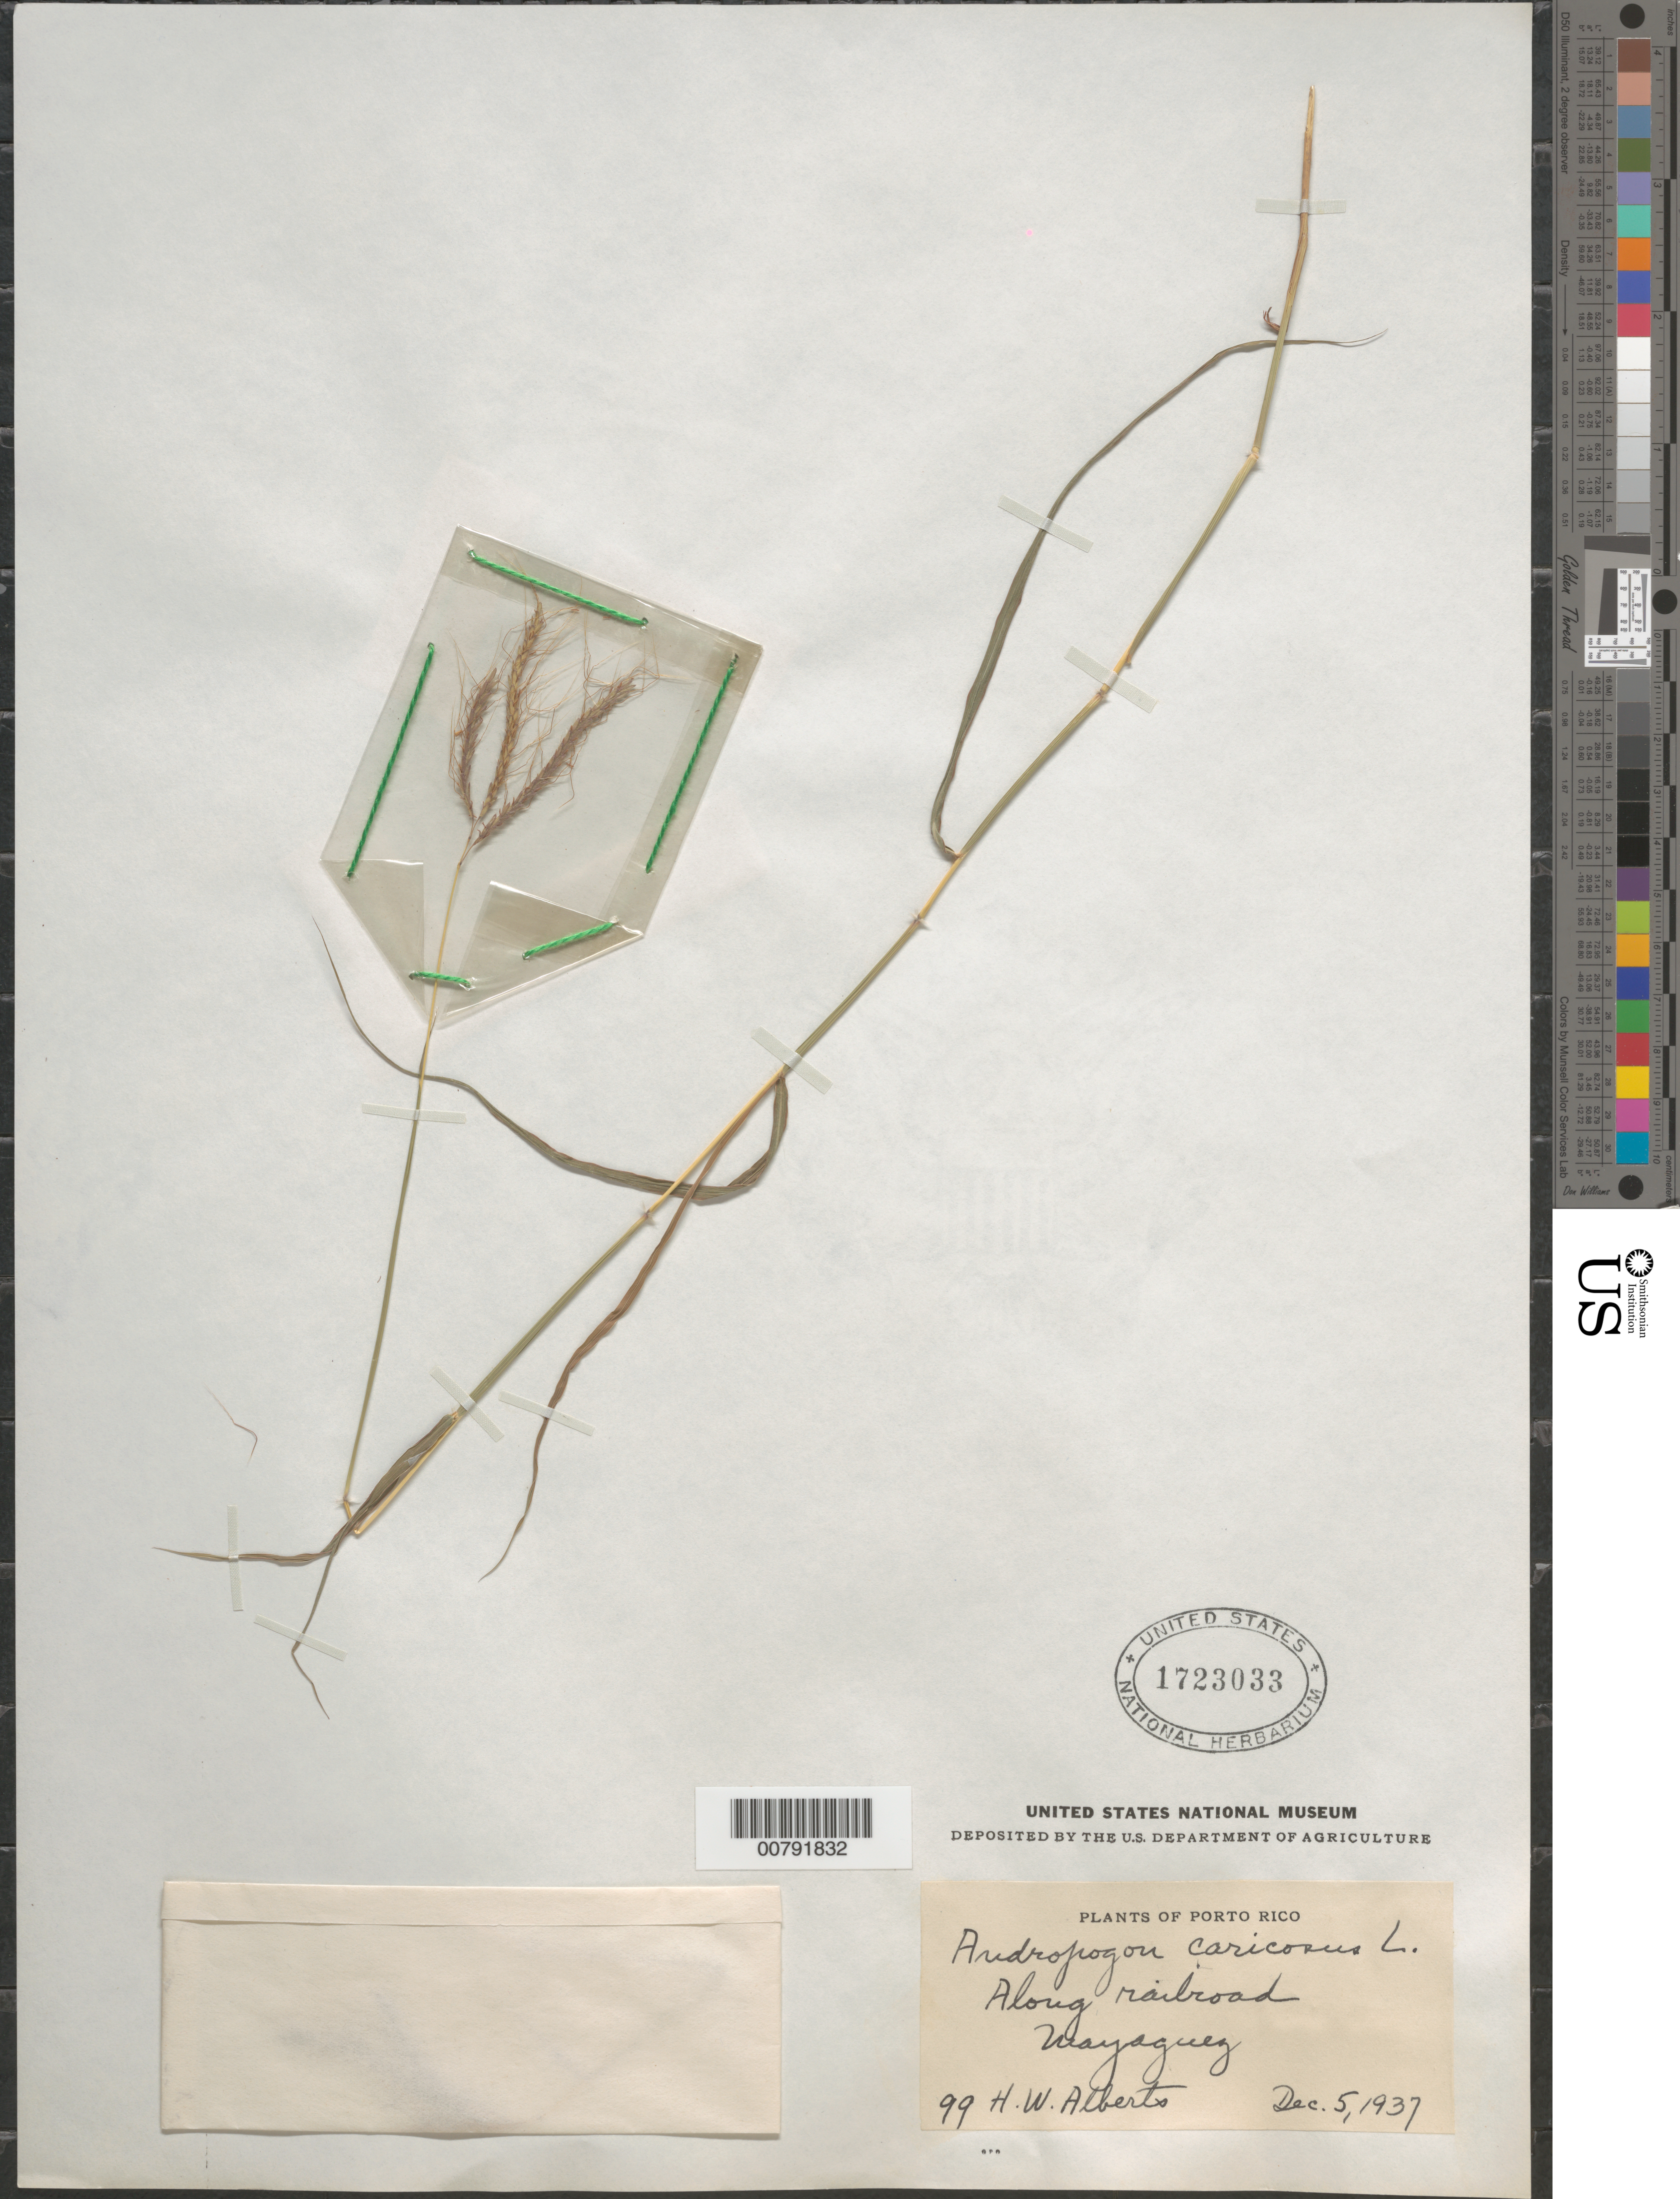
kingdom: Plantae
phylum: Tracheophyta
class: Liliopsida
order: Poales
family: Poaceae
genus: Dichanthium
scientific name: Dichanthium annulatum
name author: (Forssk.) Stapf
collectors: H. W. Alberts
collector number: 99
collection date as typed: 05 Dec 1937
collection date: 1937-12-05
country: Puerto Rico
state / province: Mayagüez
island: Puerto Rico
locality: Mayaguez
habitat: Along railroad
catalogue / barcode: US 1723033